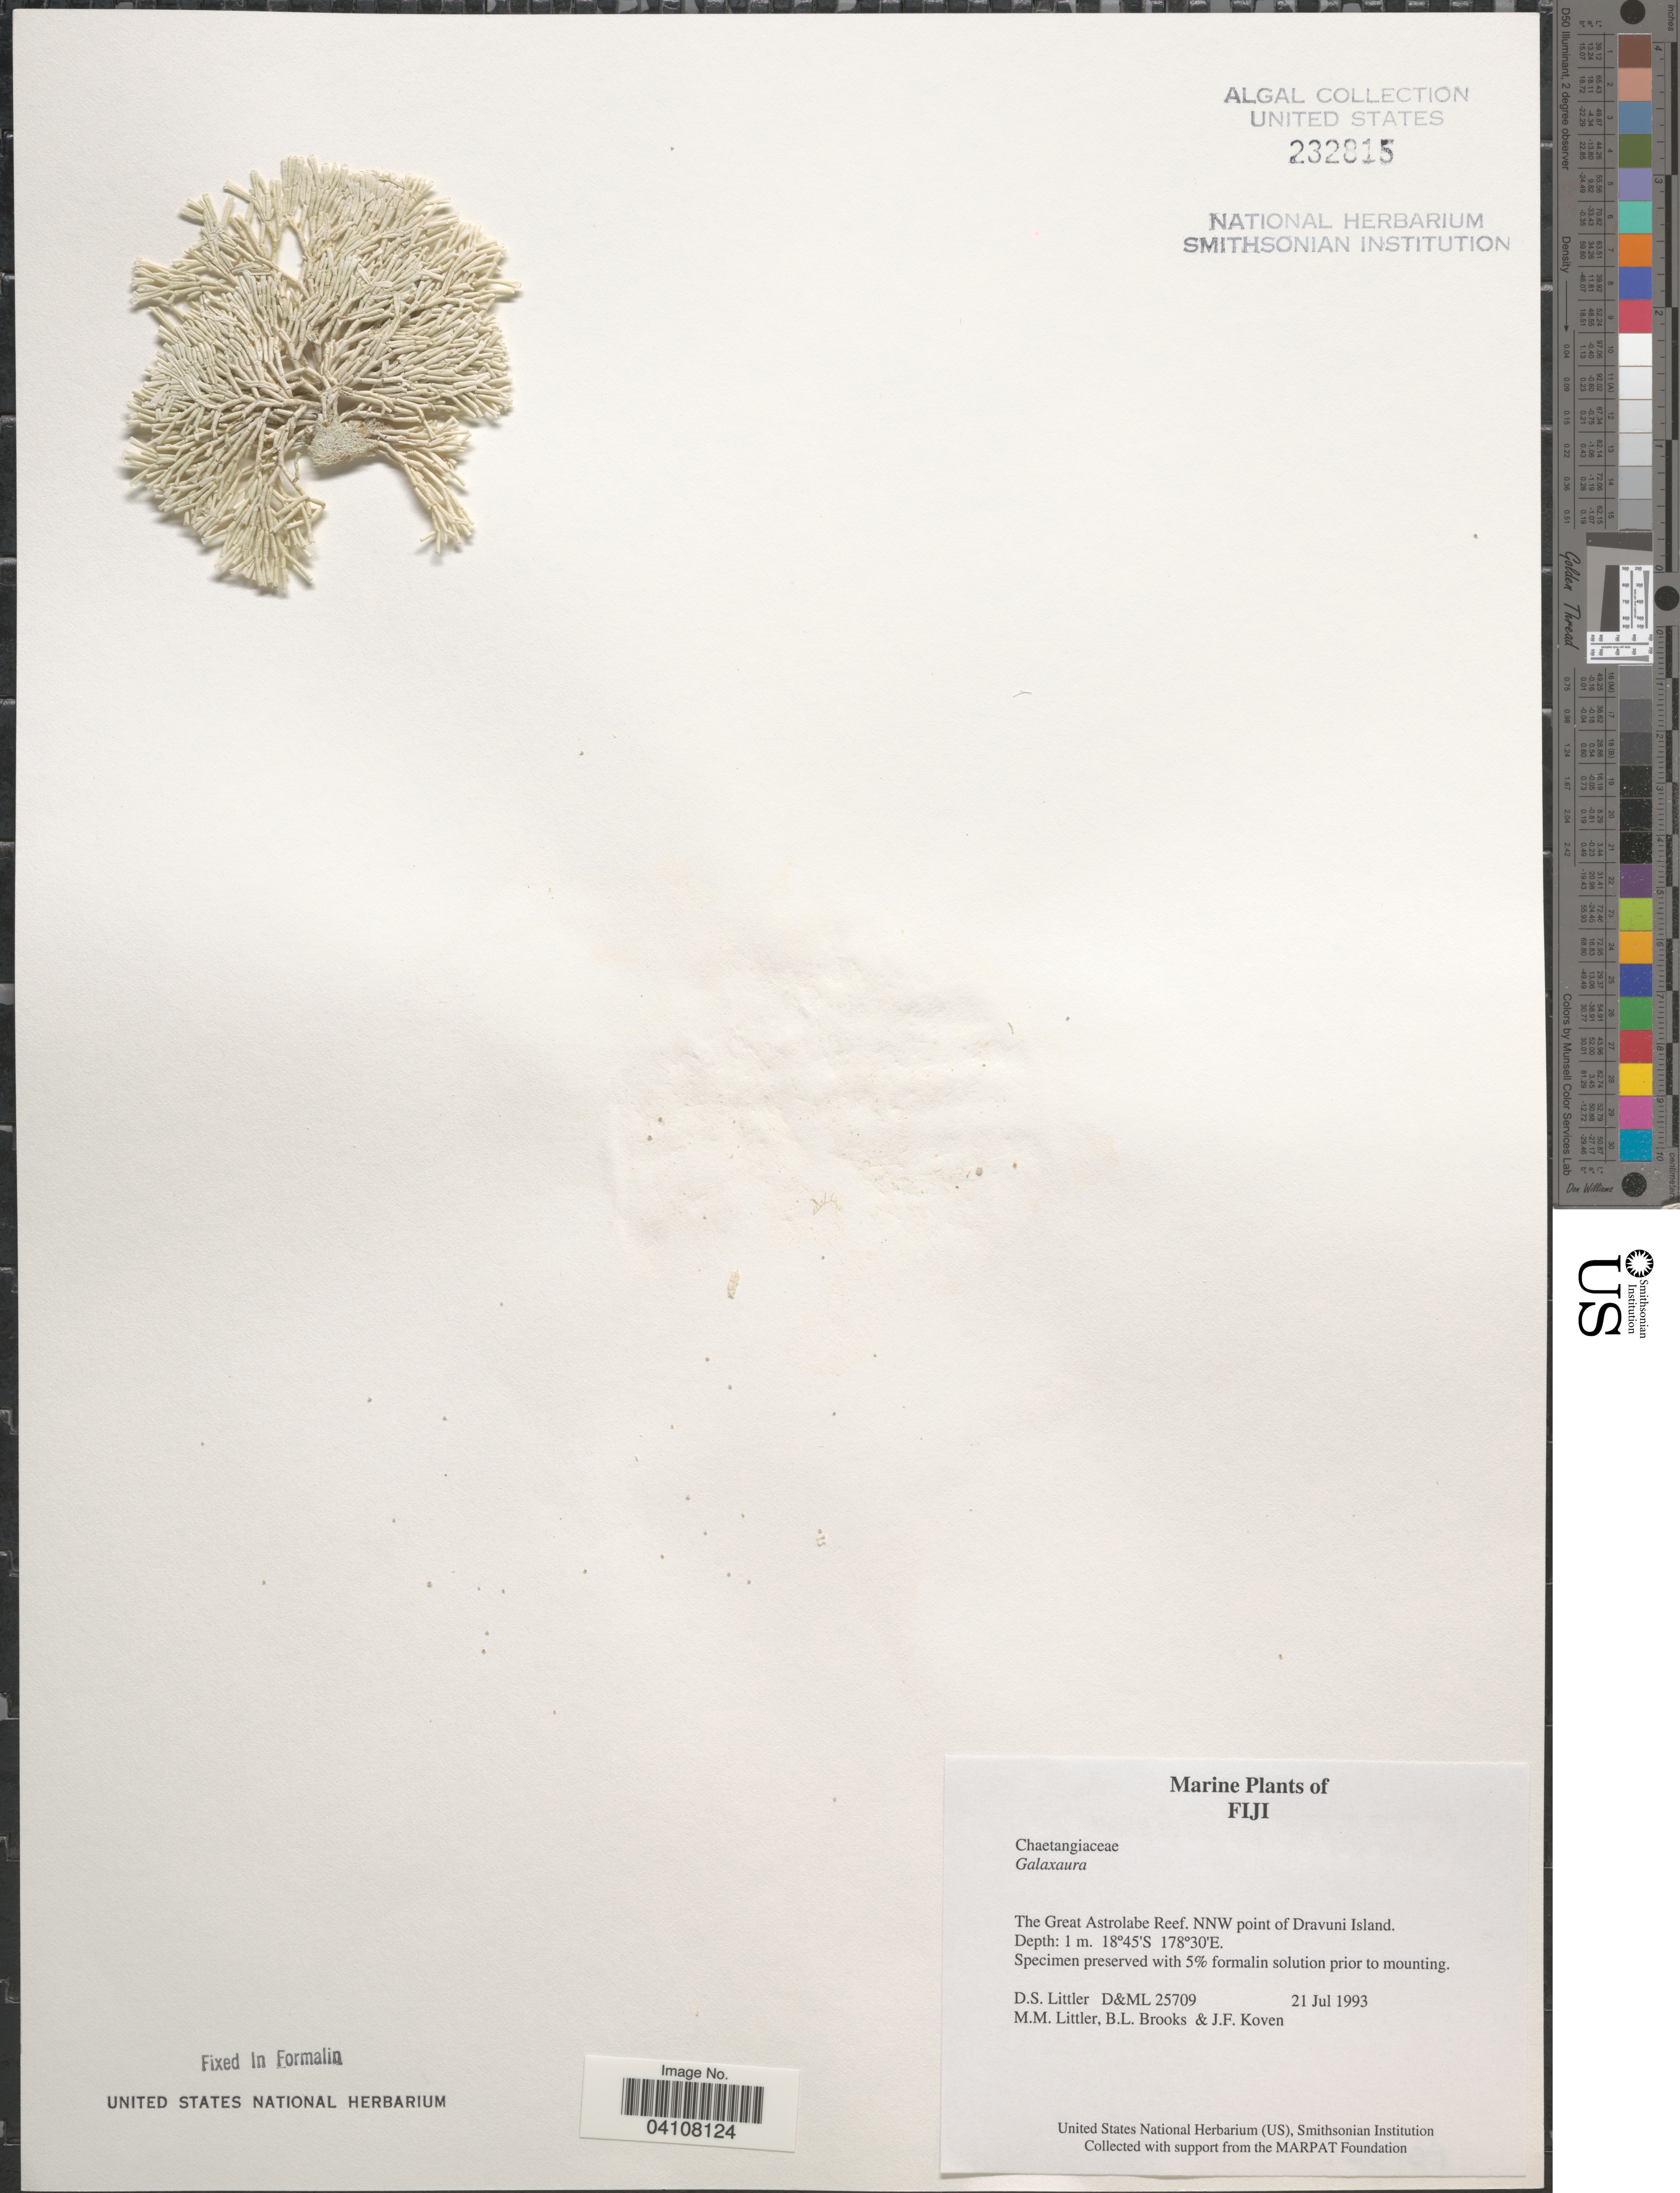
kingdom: Plantae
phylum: Rhodophyta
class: Florideophyceae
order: Nemaliales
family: Galaxauraceae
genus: Galaxaura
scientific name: Galaxaura sp.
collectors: D. S. Littler, B. Brooks & J. Koven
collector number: D&ML25709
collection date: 1993-07-21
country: Fiji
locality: The Great Astrolabe Reef. NNW point of Dravuni Island.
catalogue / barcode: US 232815